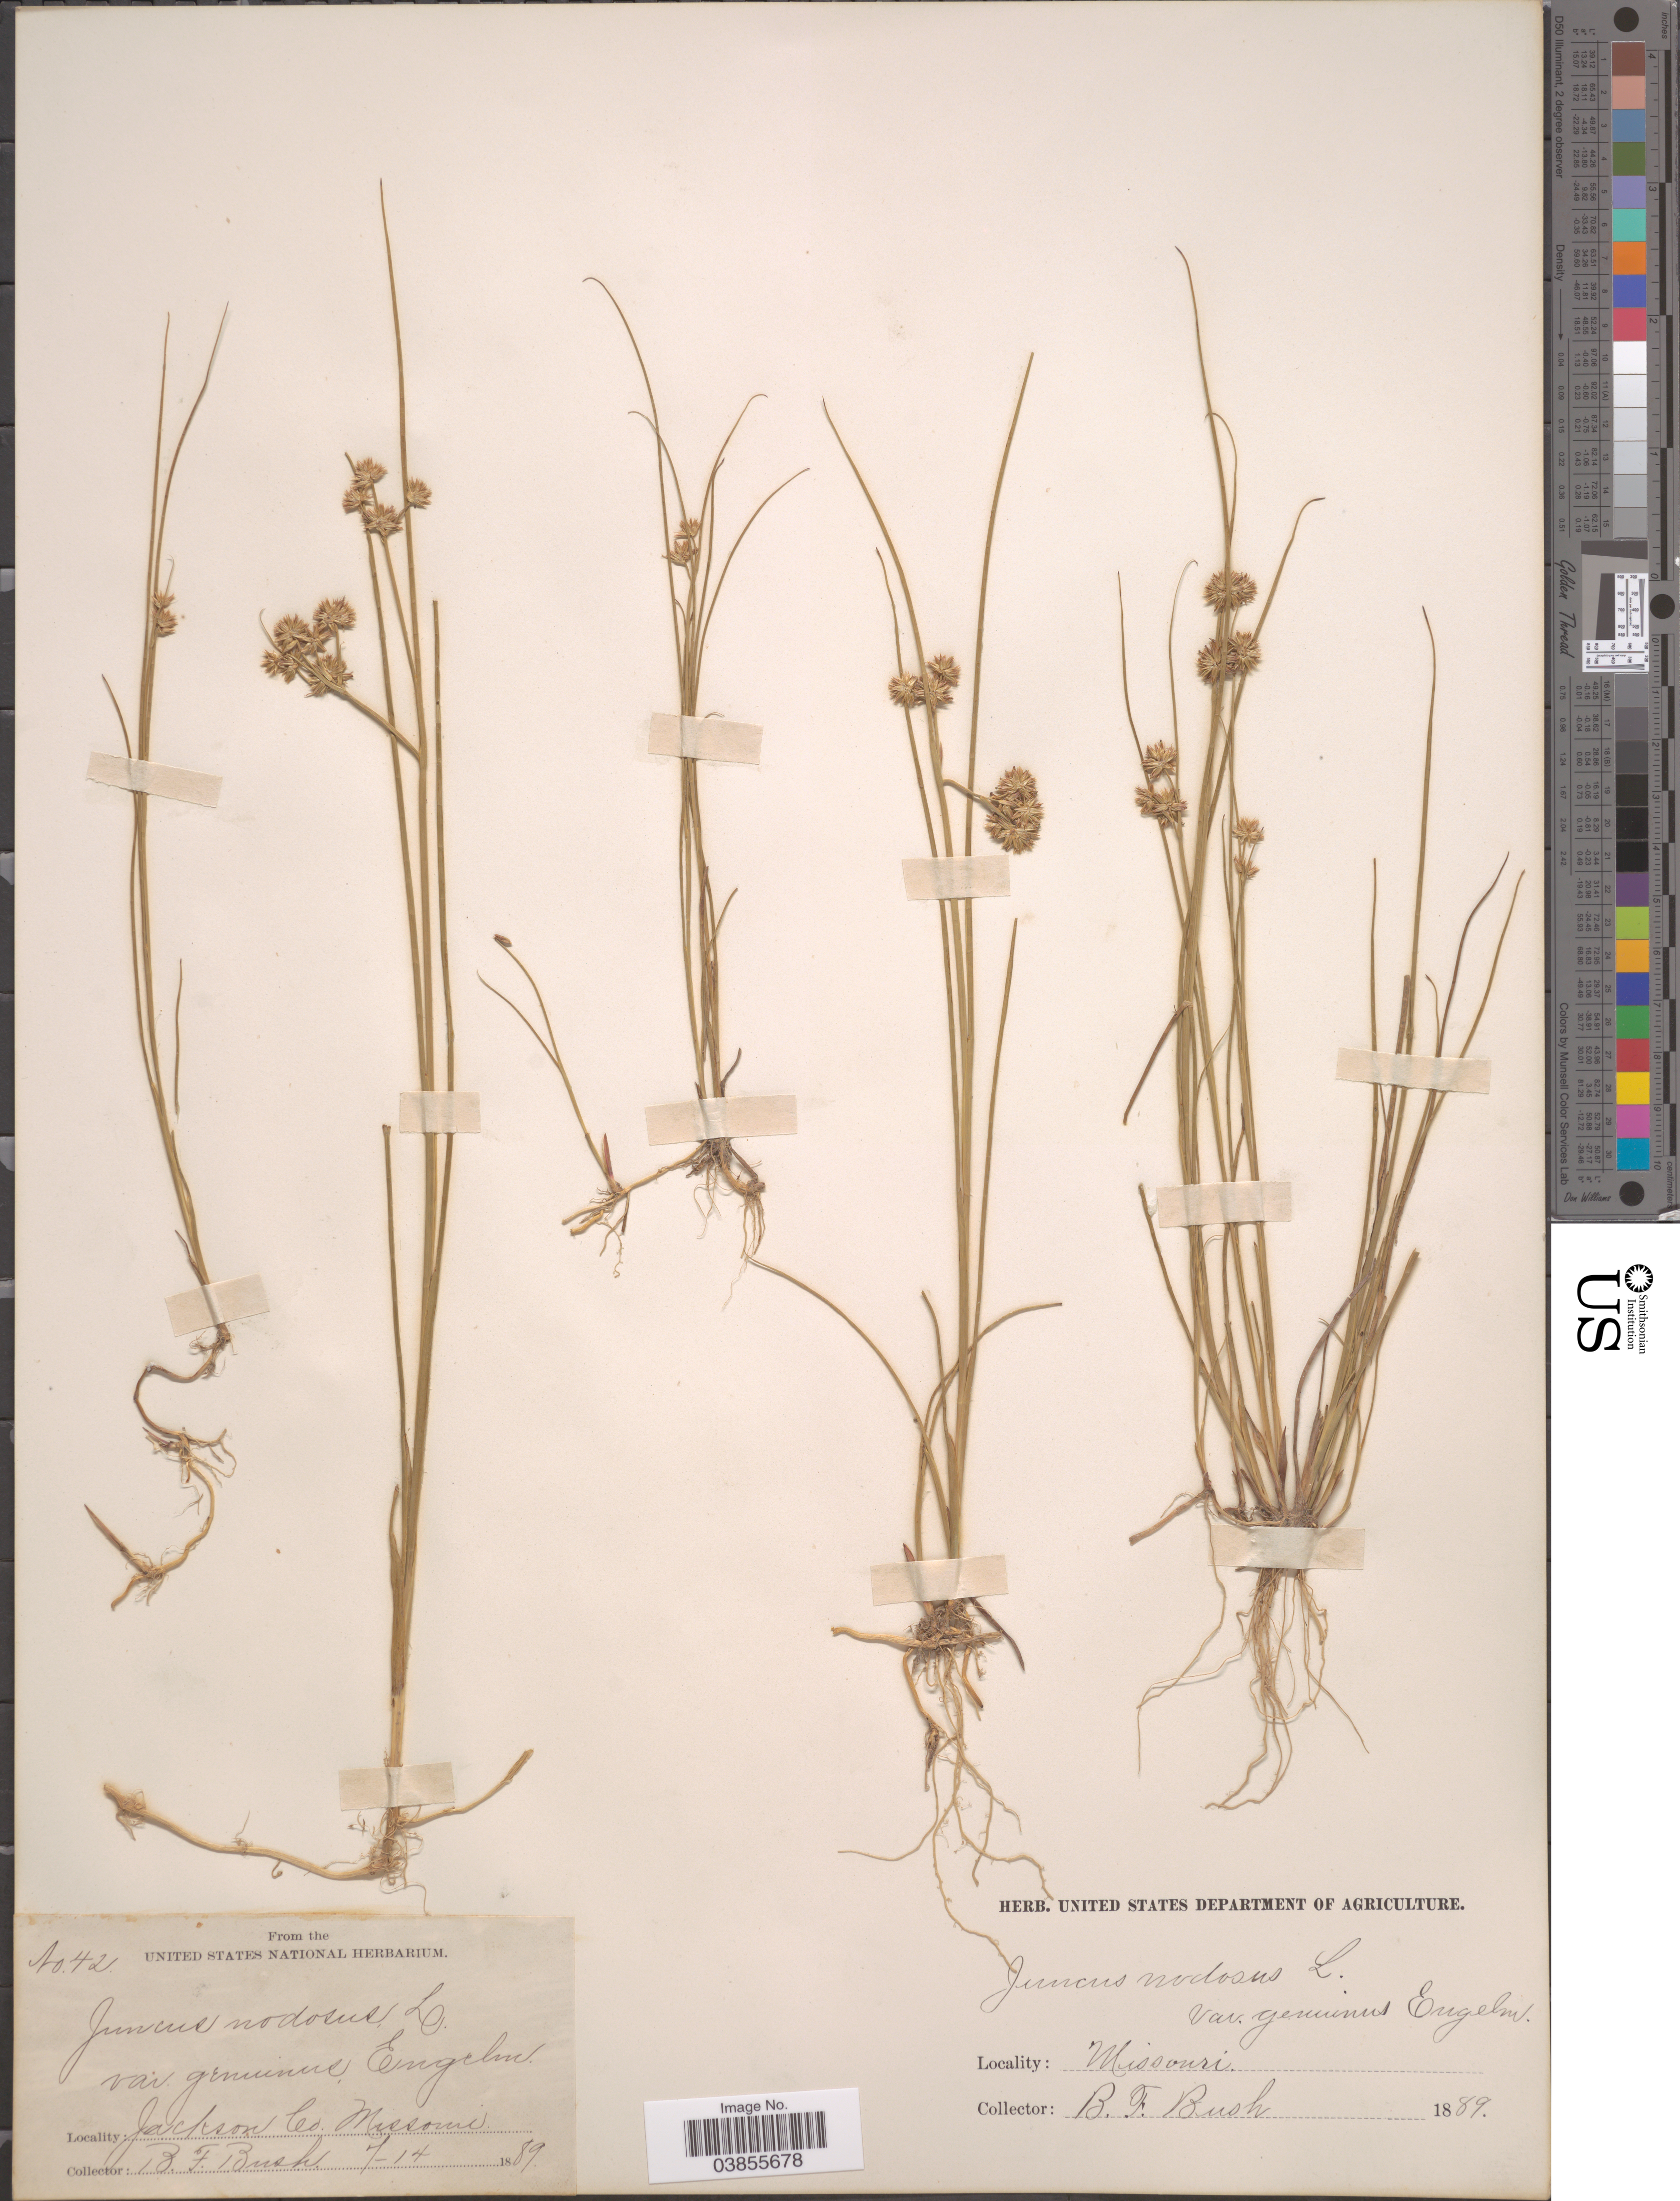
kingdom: Plantae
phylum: Tracheophyta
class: Liliopsida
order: Poales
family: Juncaceae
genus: Juncus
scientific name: Juncus nodosus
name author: L.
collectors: B. F. Bush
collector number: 42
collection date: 1889-07-14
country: United States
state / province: Missouri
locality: Jackson Co.